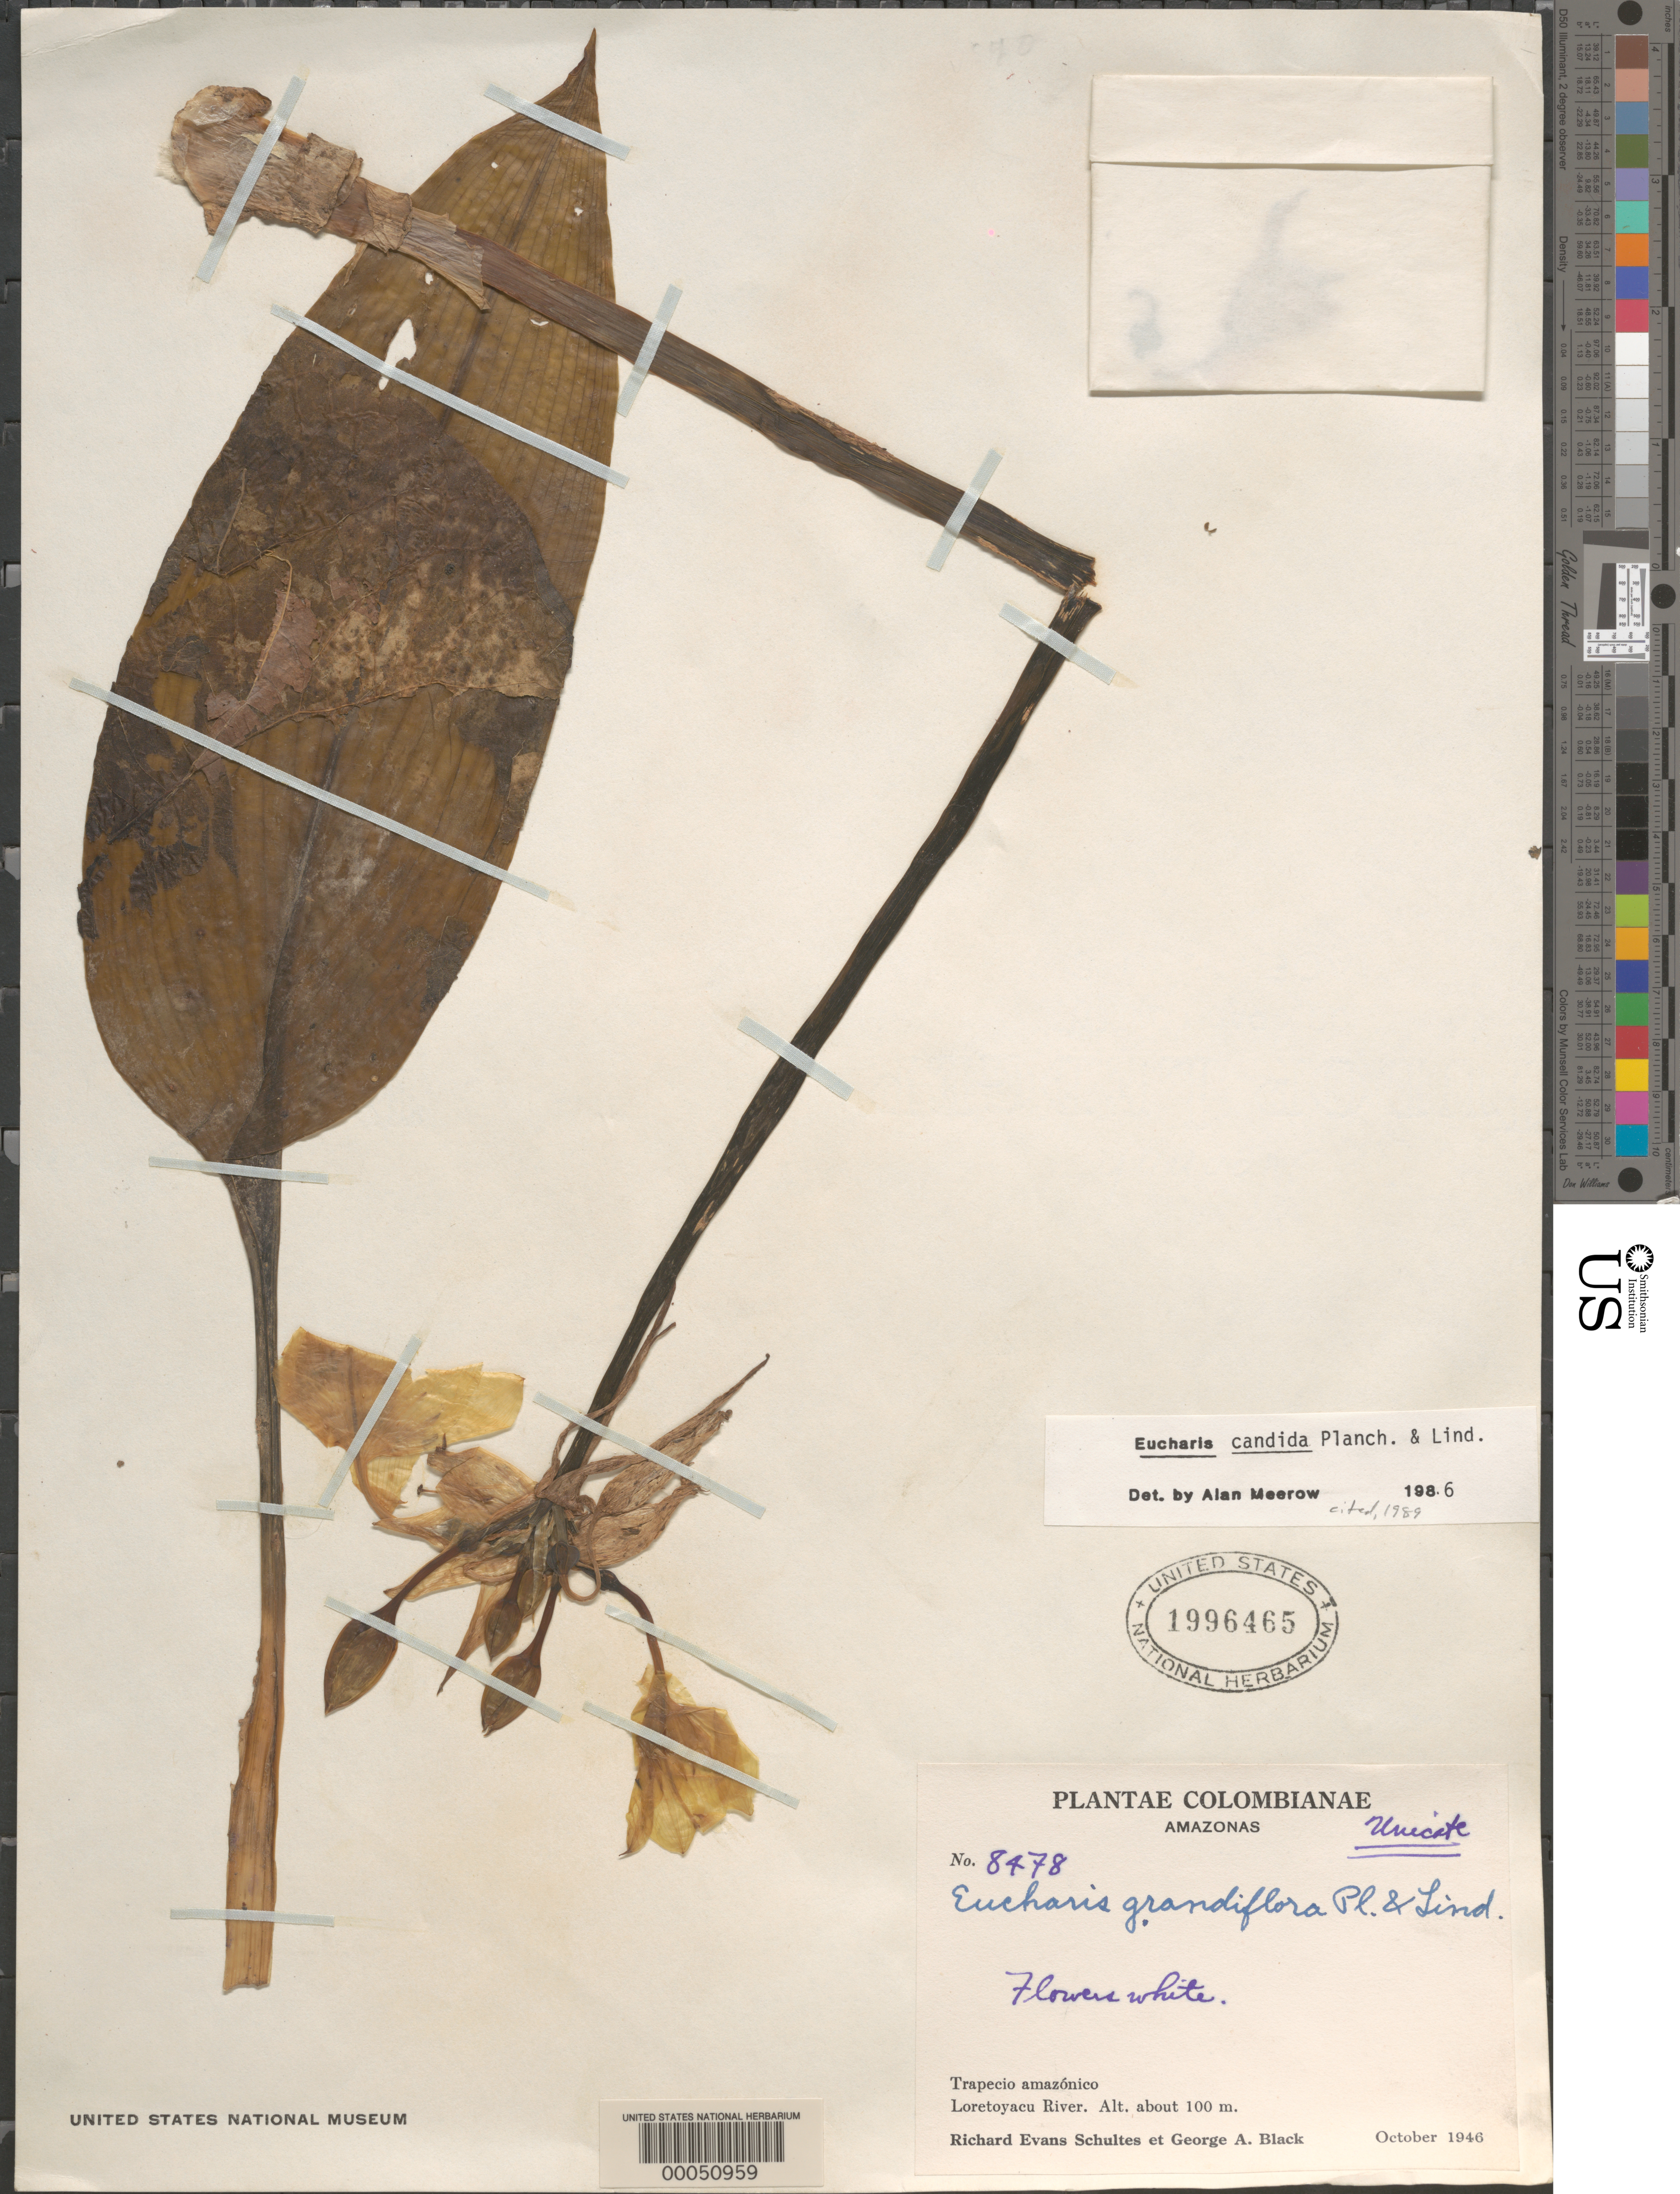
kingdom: Plantae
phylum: Tracheophyta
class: Liliopsida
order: Asparagales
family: Amaryllidaceae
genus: Eucharis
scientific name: Eucharis bakeriana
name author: N.E. Br.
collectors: R. E. Schultes & G. A. Black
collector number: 8478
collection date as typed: Oct 1946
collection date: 1946-10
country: Colombia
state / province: Amazônas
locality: Loreta-Yacu River.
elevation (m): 100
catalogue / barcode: US 1996465